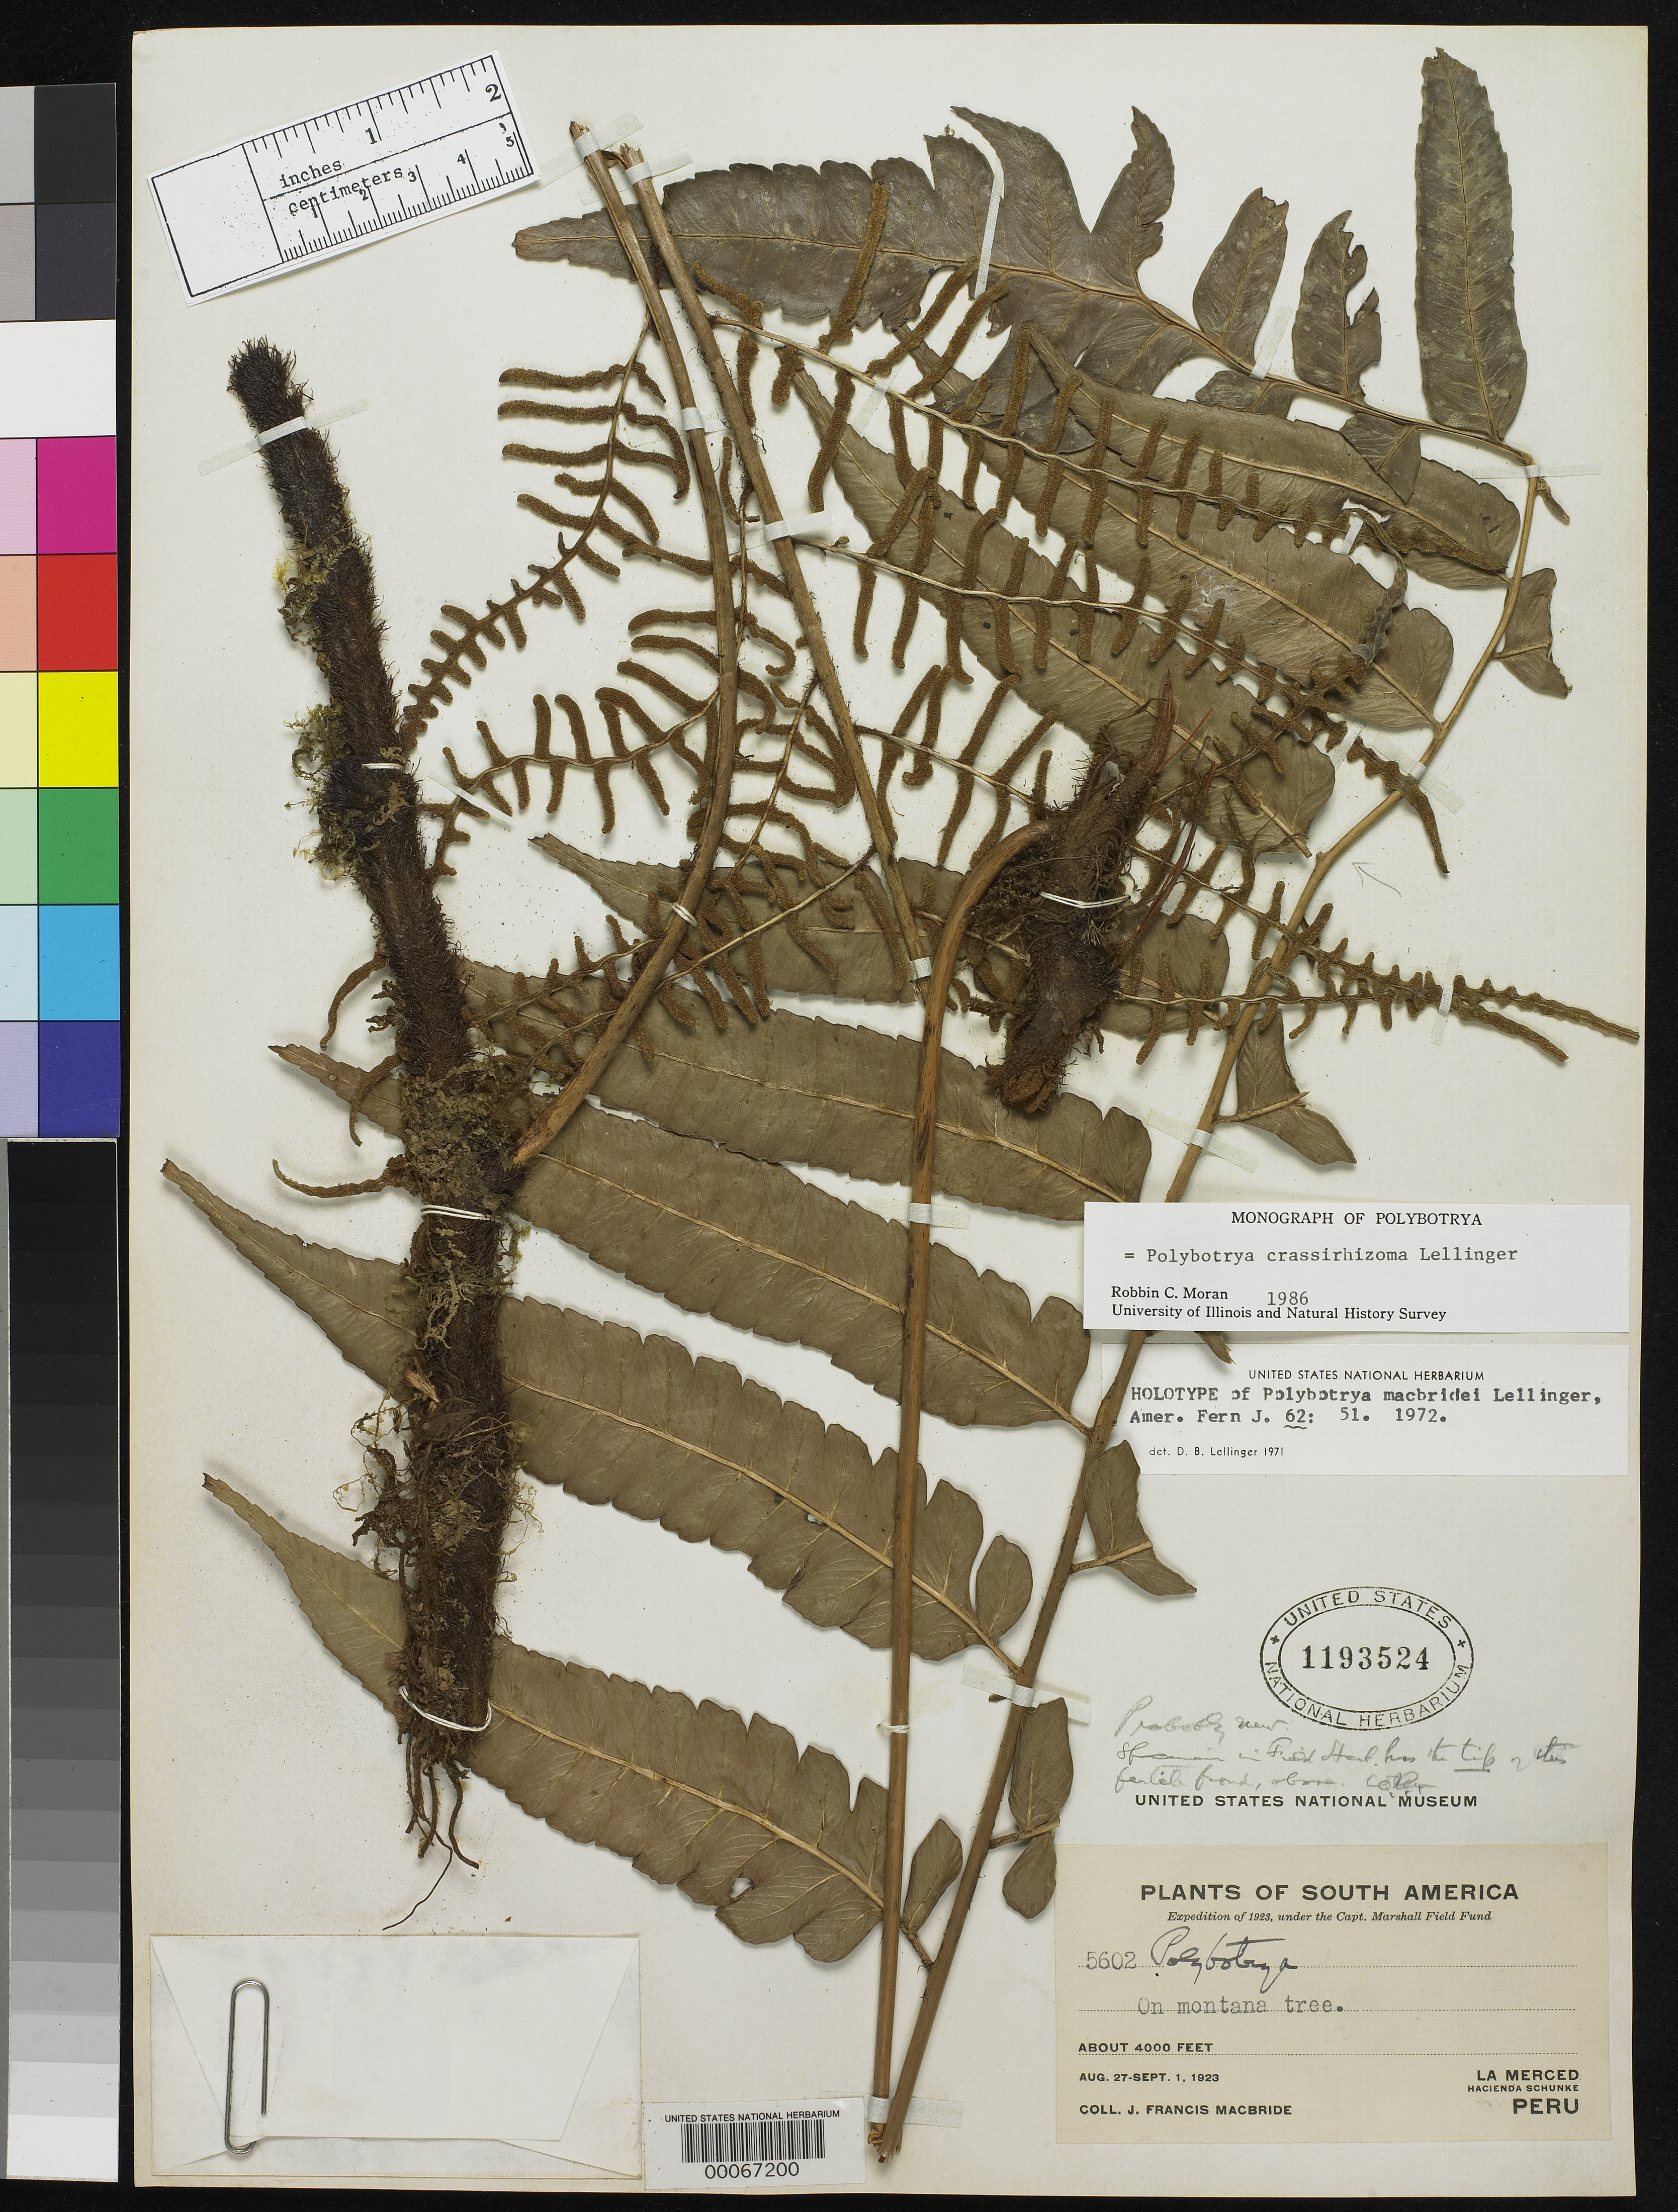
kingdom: Plantae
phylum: Tracheophyta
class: Polypodiopsida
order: Polypodiales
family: Dryopteridaceae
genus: Polybotrya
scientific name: Polybotrya macbridei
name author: Lellinger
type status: Holotype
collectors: J. F. Macbride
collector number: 5602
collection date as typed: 27 Aug 1923 to 01 Sep 1923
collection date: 1923-08-27/1923-09-01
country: Peru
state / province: Junín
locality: Hacienda Schunke, La Merced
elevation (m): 1219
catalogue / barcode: US 1193524